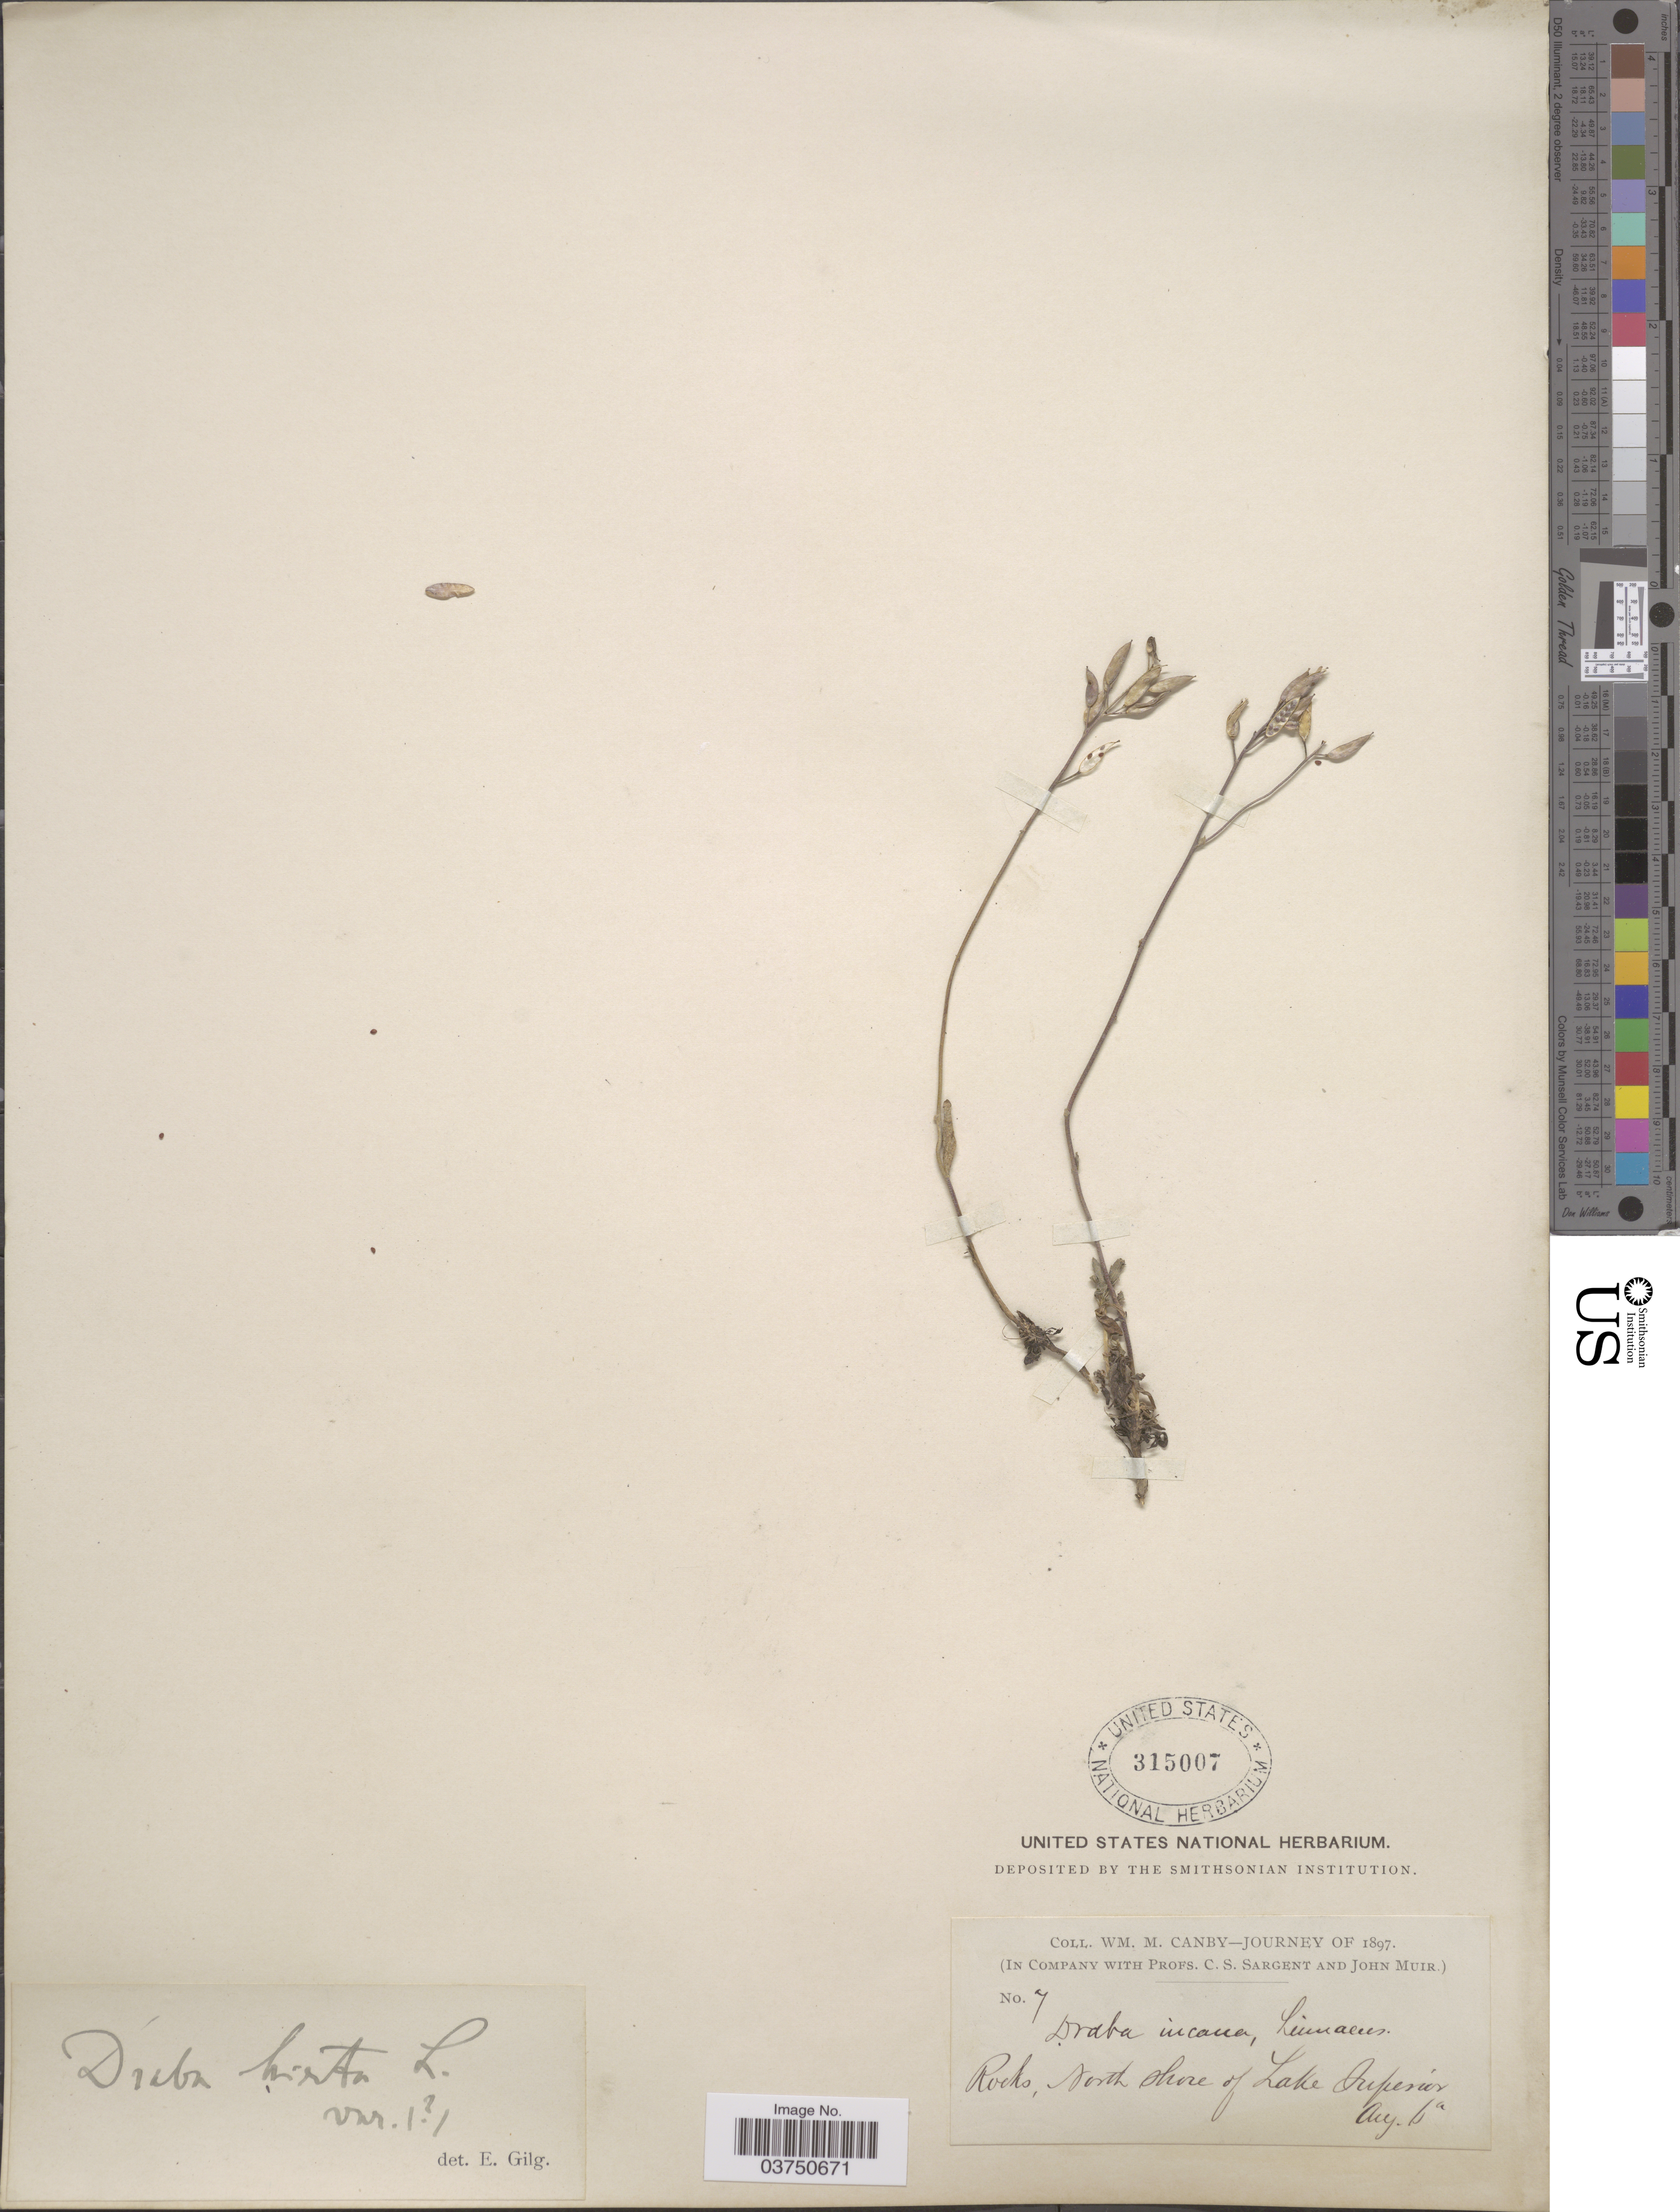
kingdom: Plantae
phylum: Tracheophyta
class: Magnoliopsida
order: Brassicales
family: Brassicaceae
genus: Draba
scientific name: Draba arabisans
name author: Michx.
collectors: W. Canby, C. S. Sargent & J. Muir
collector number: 7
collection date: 1897-08-06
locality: Rocks, North shore of Lake Superior.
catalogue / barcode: US 315007